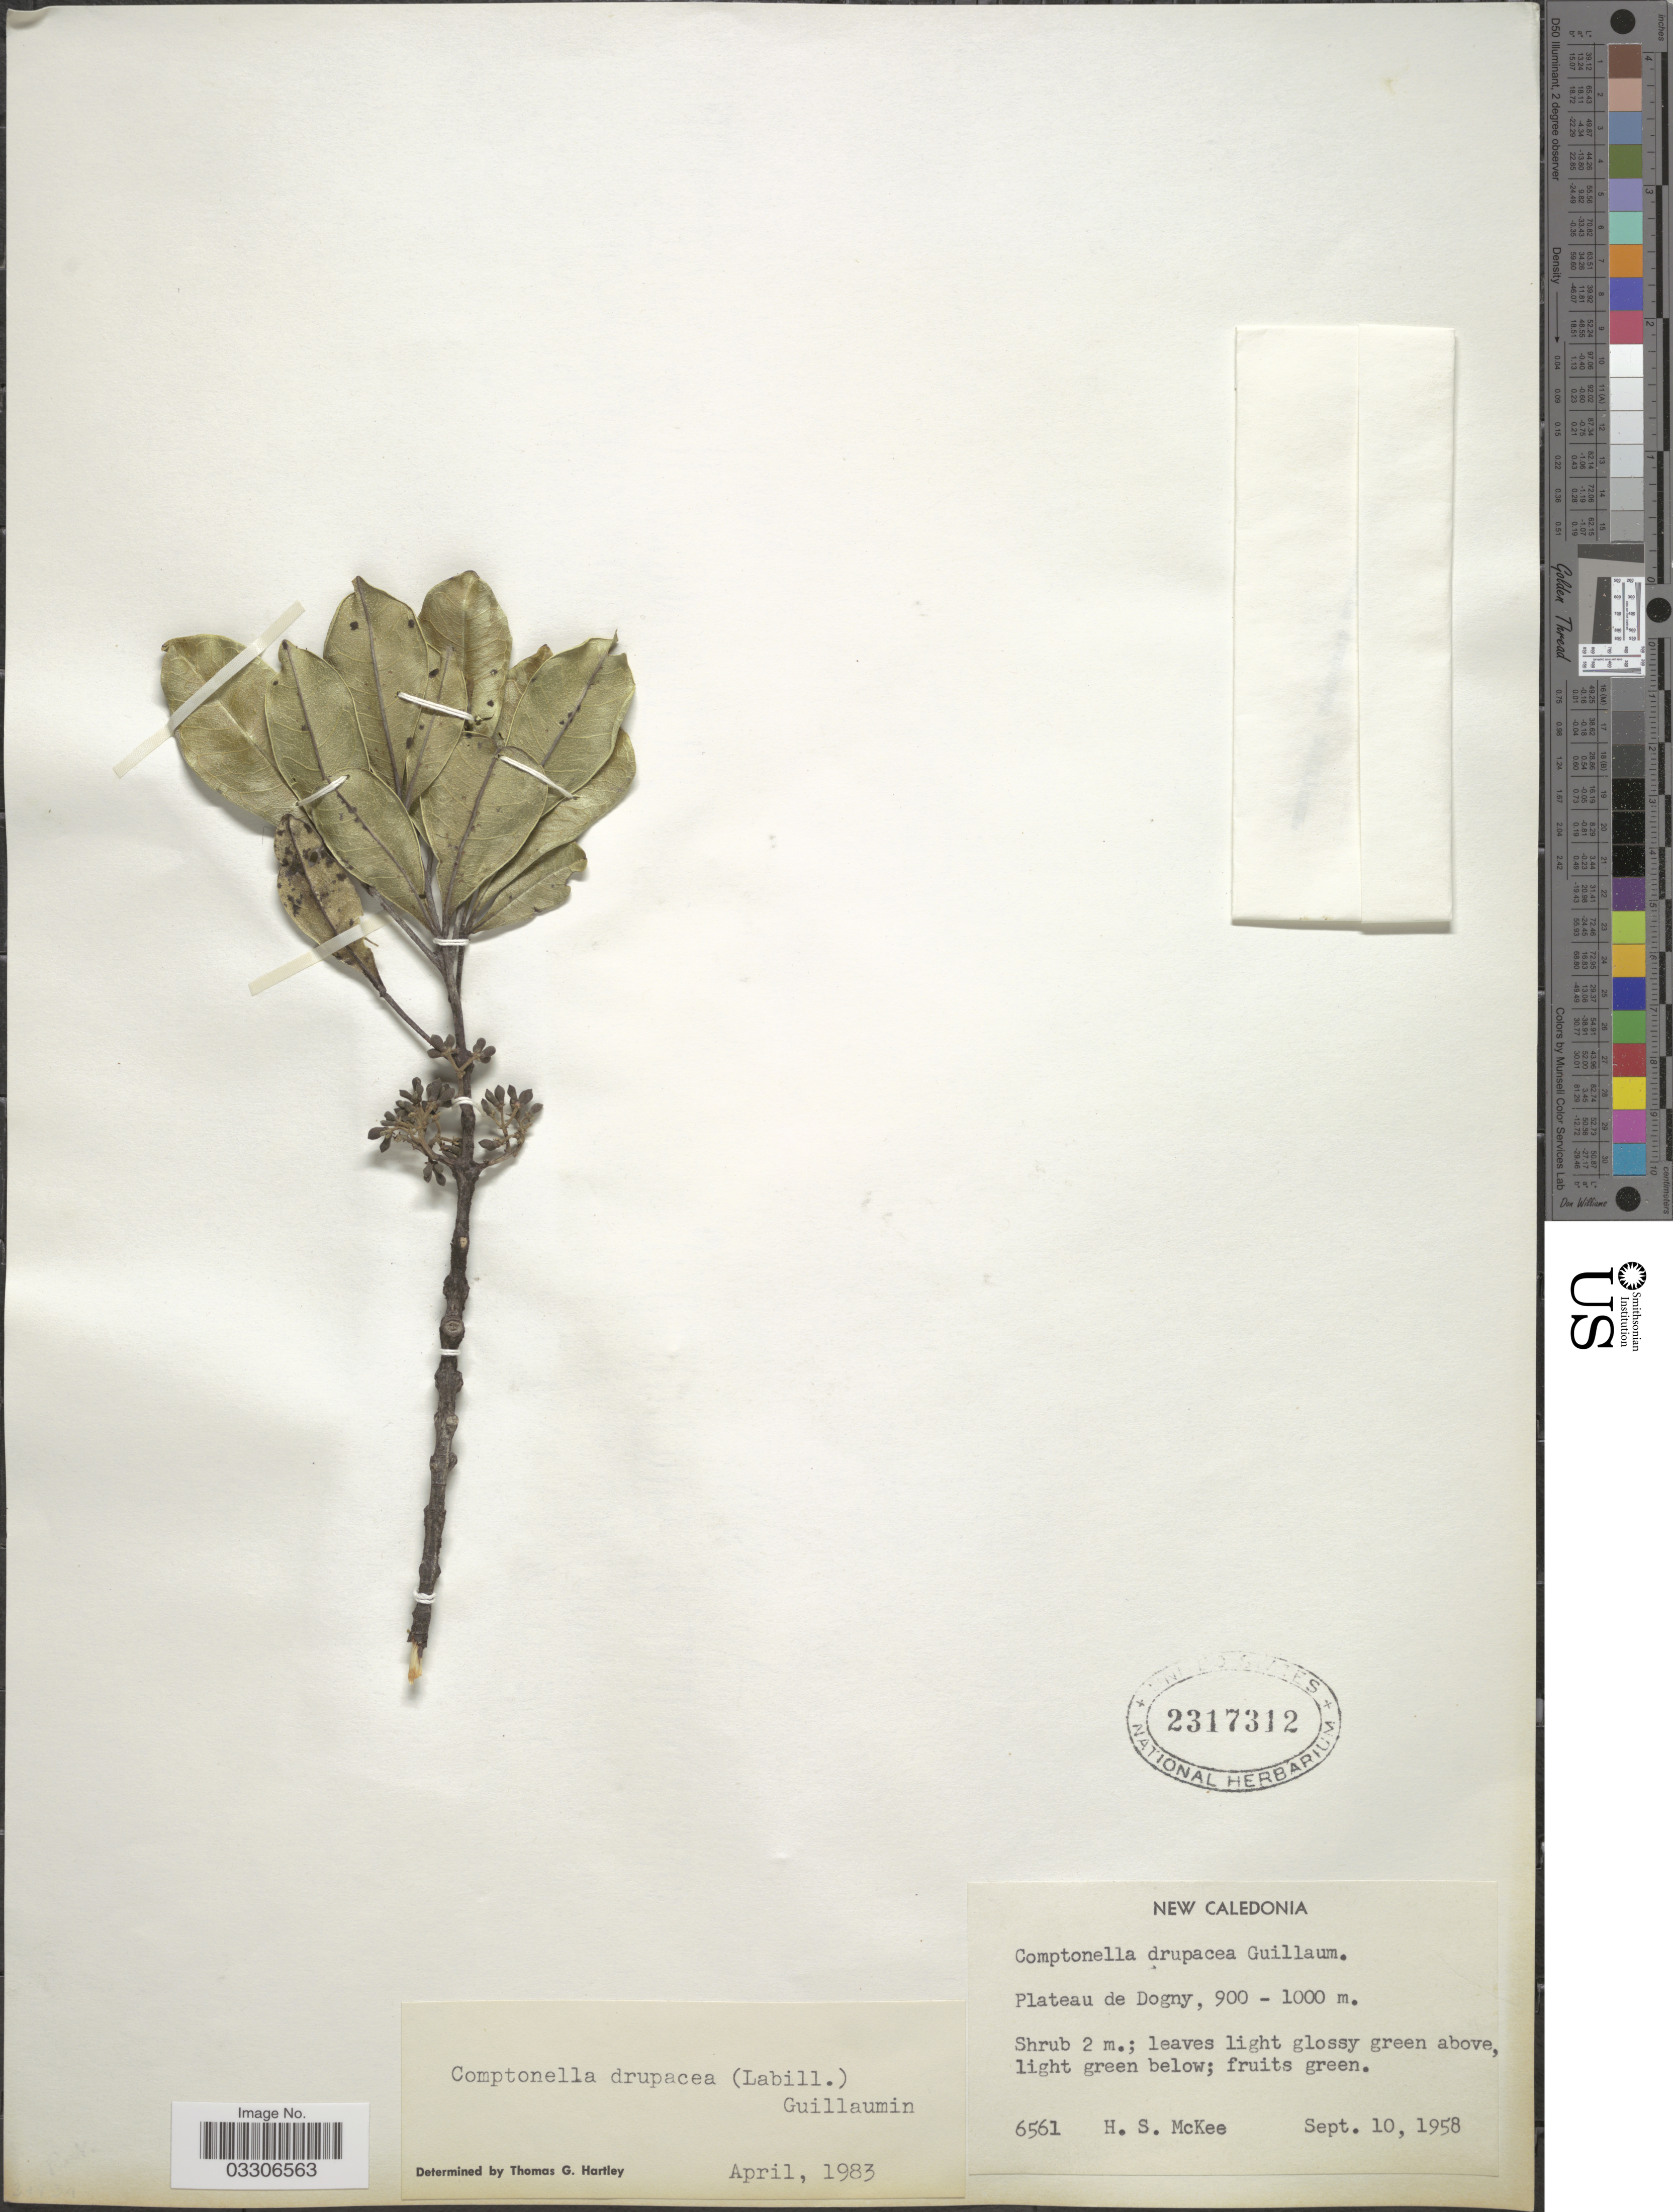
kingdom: Plantae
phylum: Tracheophyta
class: Magnoliopsida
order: Sapindales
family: Rutaceae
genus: Comptonella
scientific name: Comptonella drupacea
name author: (Labill.) Guillaumin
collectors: H. S. McKee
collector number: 6561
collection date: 1958-09-10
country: New Caledonia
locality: Plateau de Dogny.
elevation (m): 900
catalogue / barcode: US 2317312